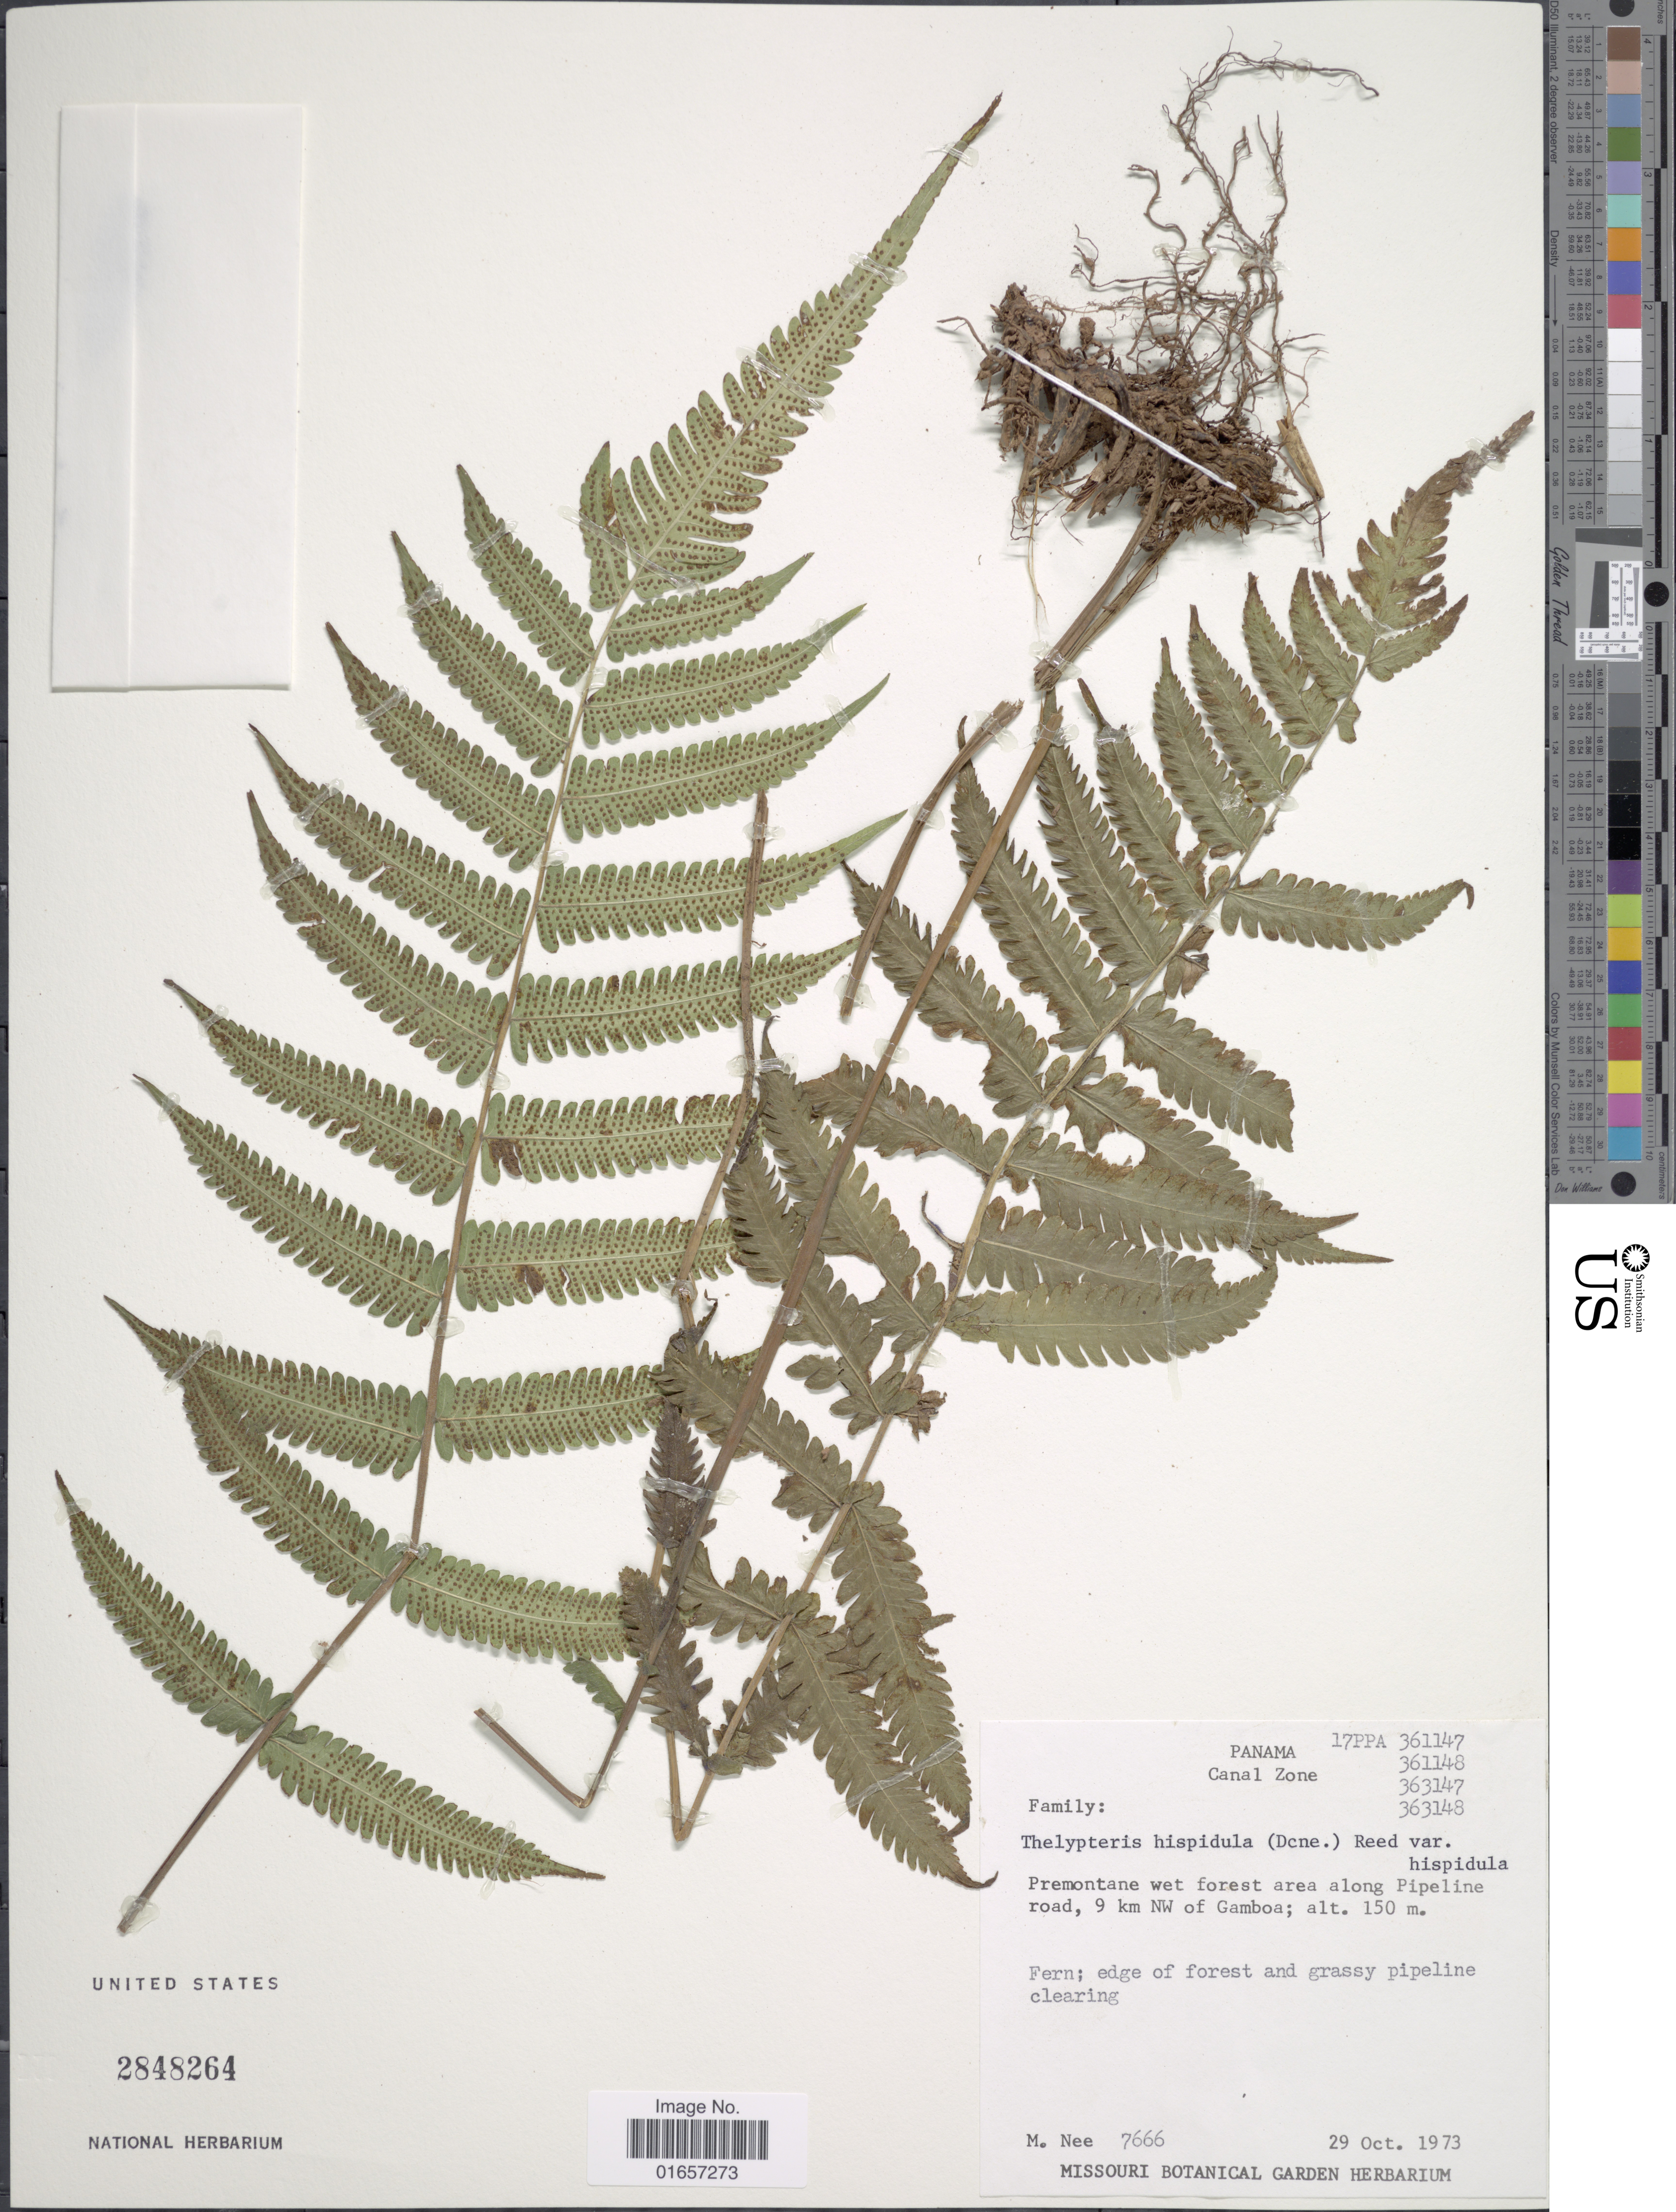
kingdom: Plantae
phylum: Tracheophyta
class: Polypodiopsida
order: Polypodiales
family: Thelypteridaceae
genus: Christella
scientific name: Christella hispidula var. hispidula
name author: (Decne.) Holttum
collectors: M. Nee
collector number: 7666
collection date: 1973-10-29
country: Panama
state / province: Colón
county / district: Canal Zone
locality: Canal Zone, Premontane wet forest area along Pipelne road, 9 km NW of Gamboa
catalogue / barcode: US 2848264